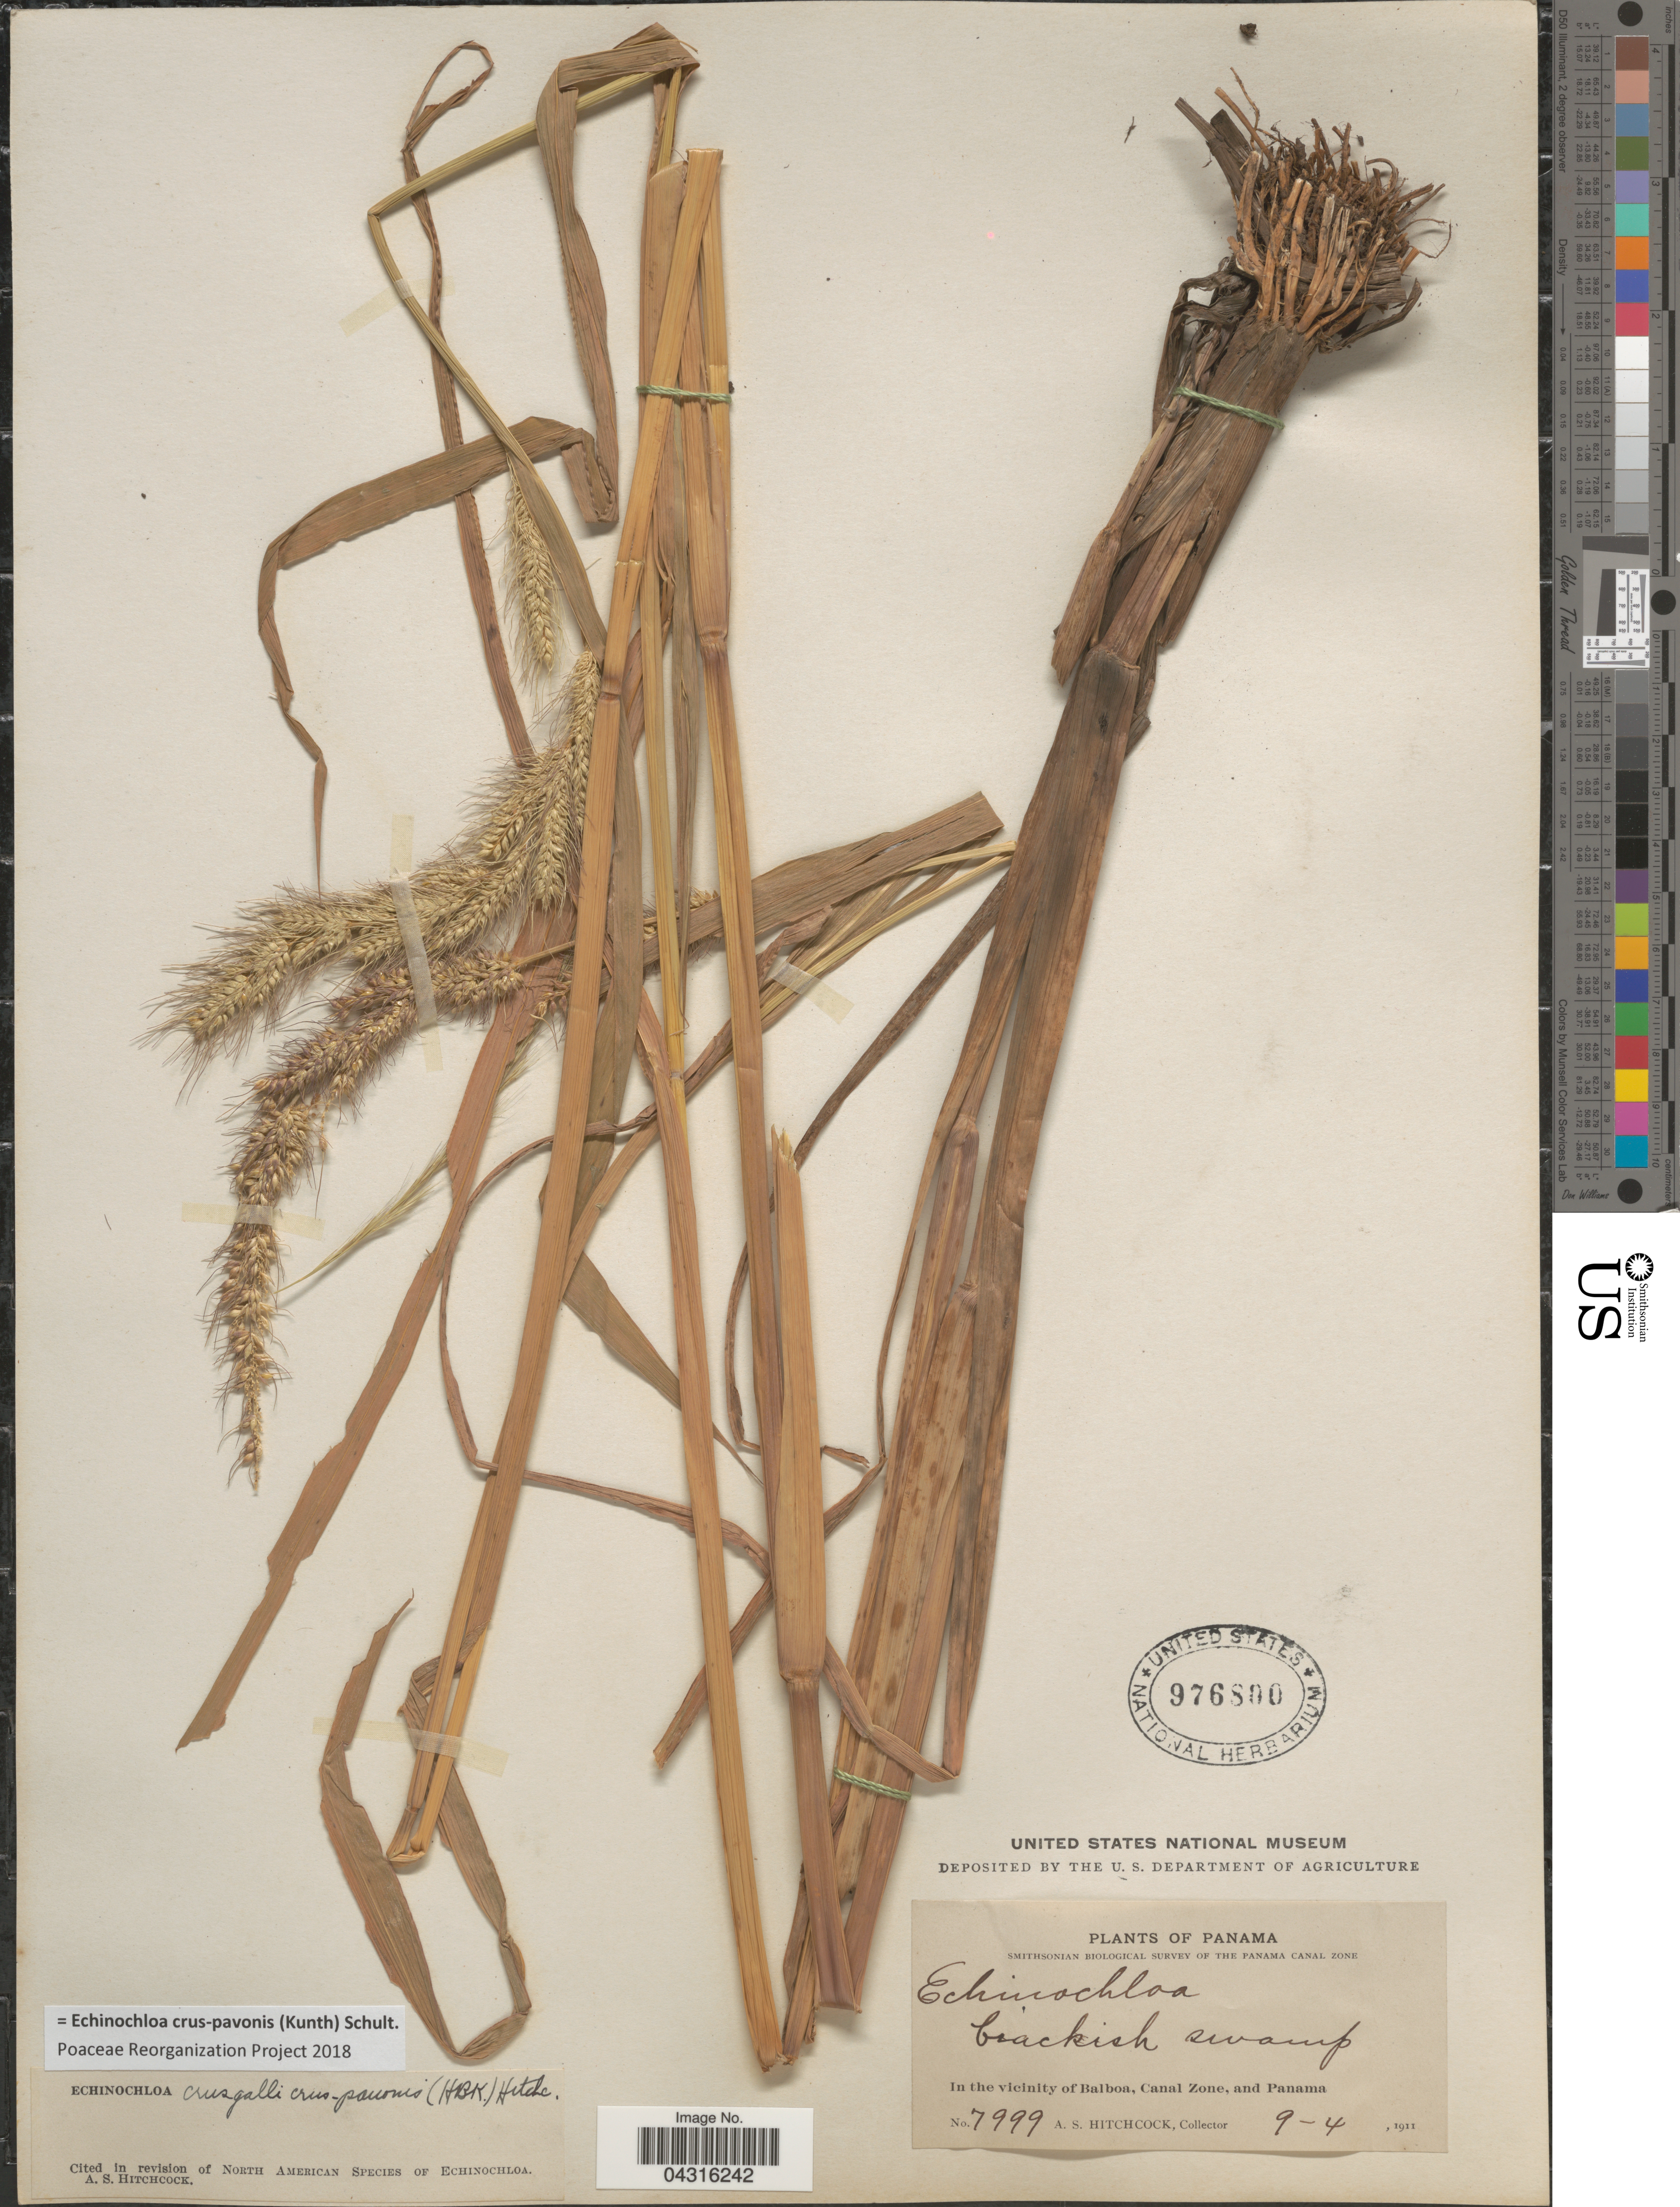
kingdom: Plantae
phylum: Tracheophyta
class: Liliopsida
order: Poales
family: Poaceae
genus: Echinochloa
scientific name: Echinochloa crus-pavonis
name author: (Kunth) Schult.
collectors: A. S. Hitchcock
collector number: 7999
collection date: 1911-04-09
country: Panama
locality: Smithsonian Biological Survey of the Panama Canal Zone. In the vicinity of Balboa, Canal Zone, and Panama.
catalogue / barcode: US 976800